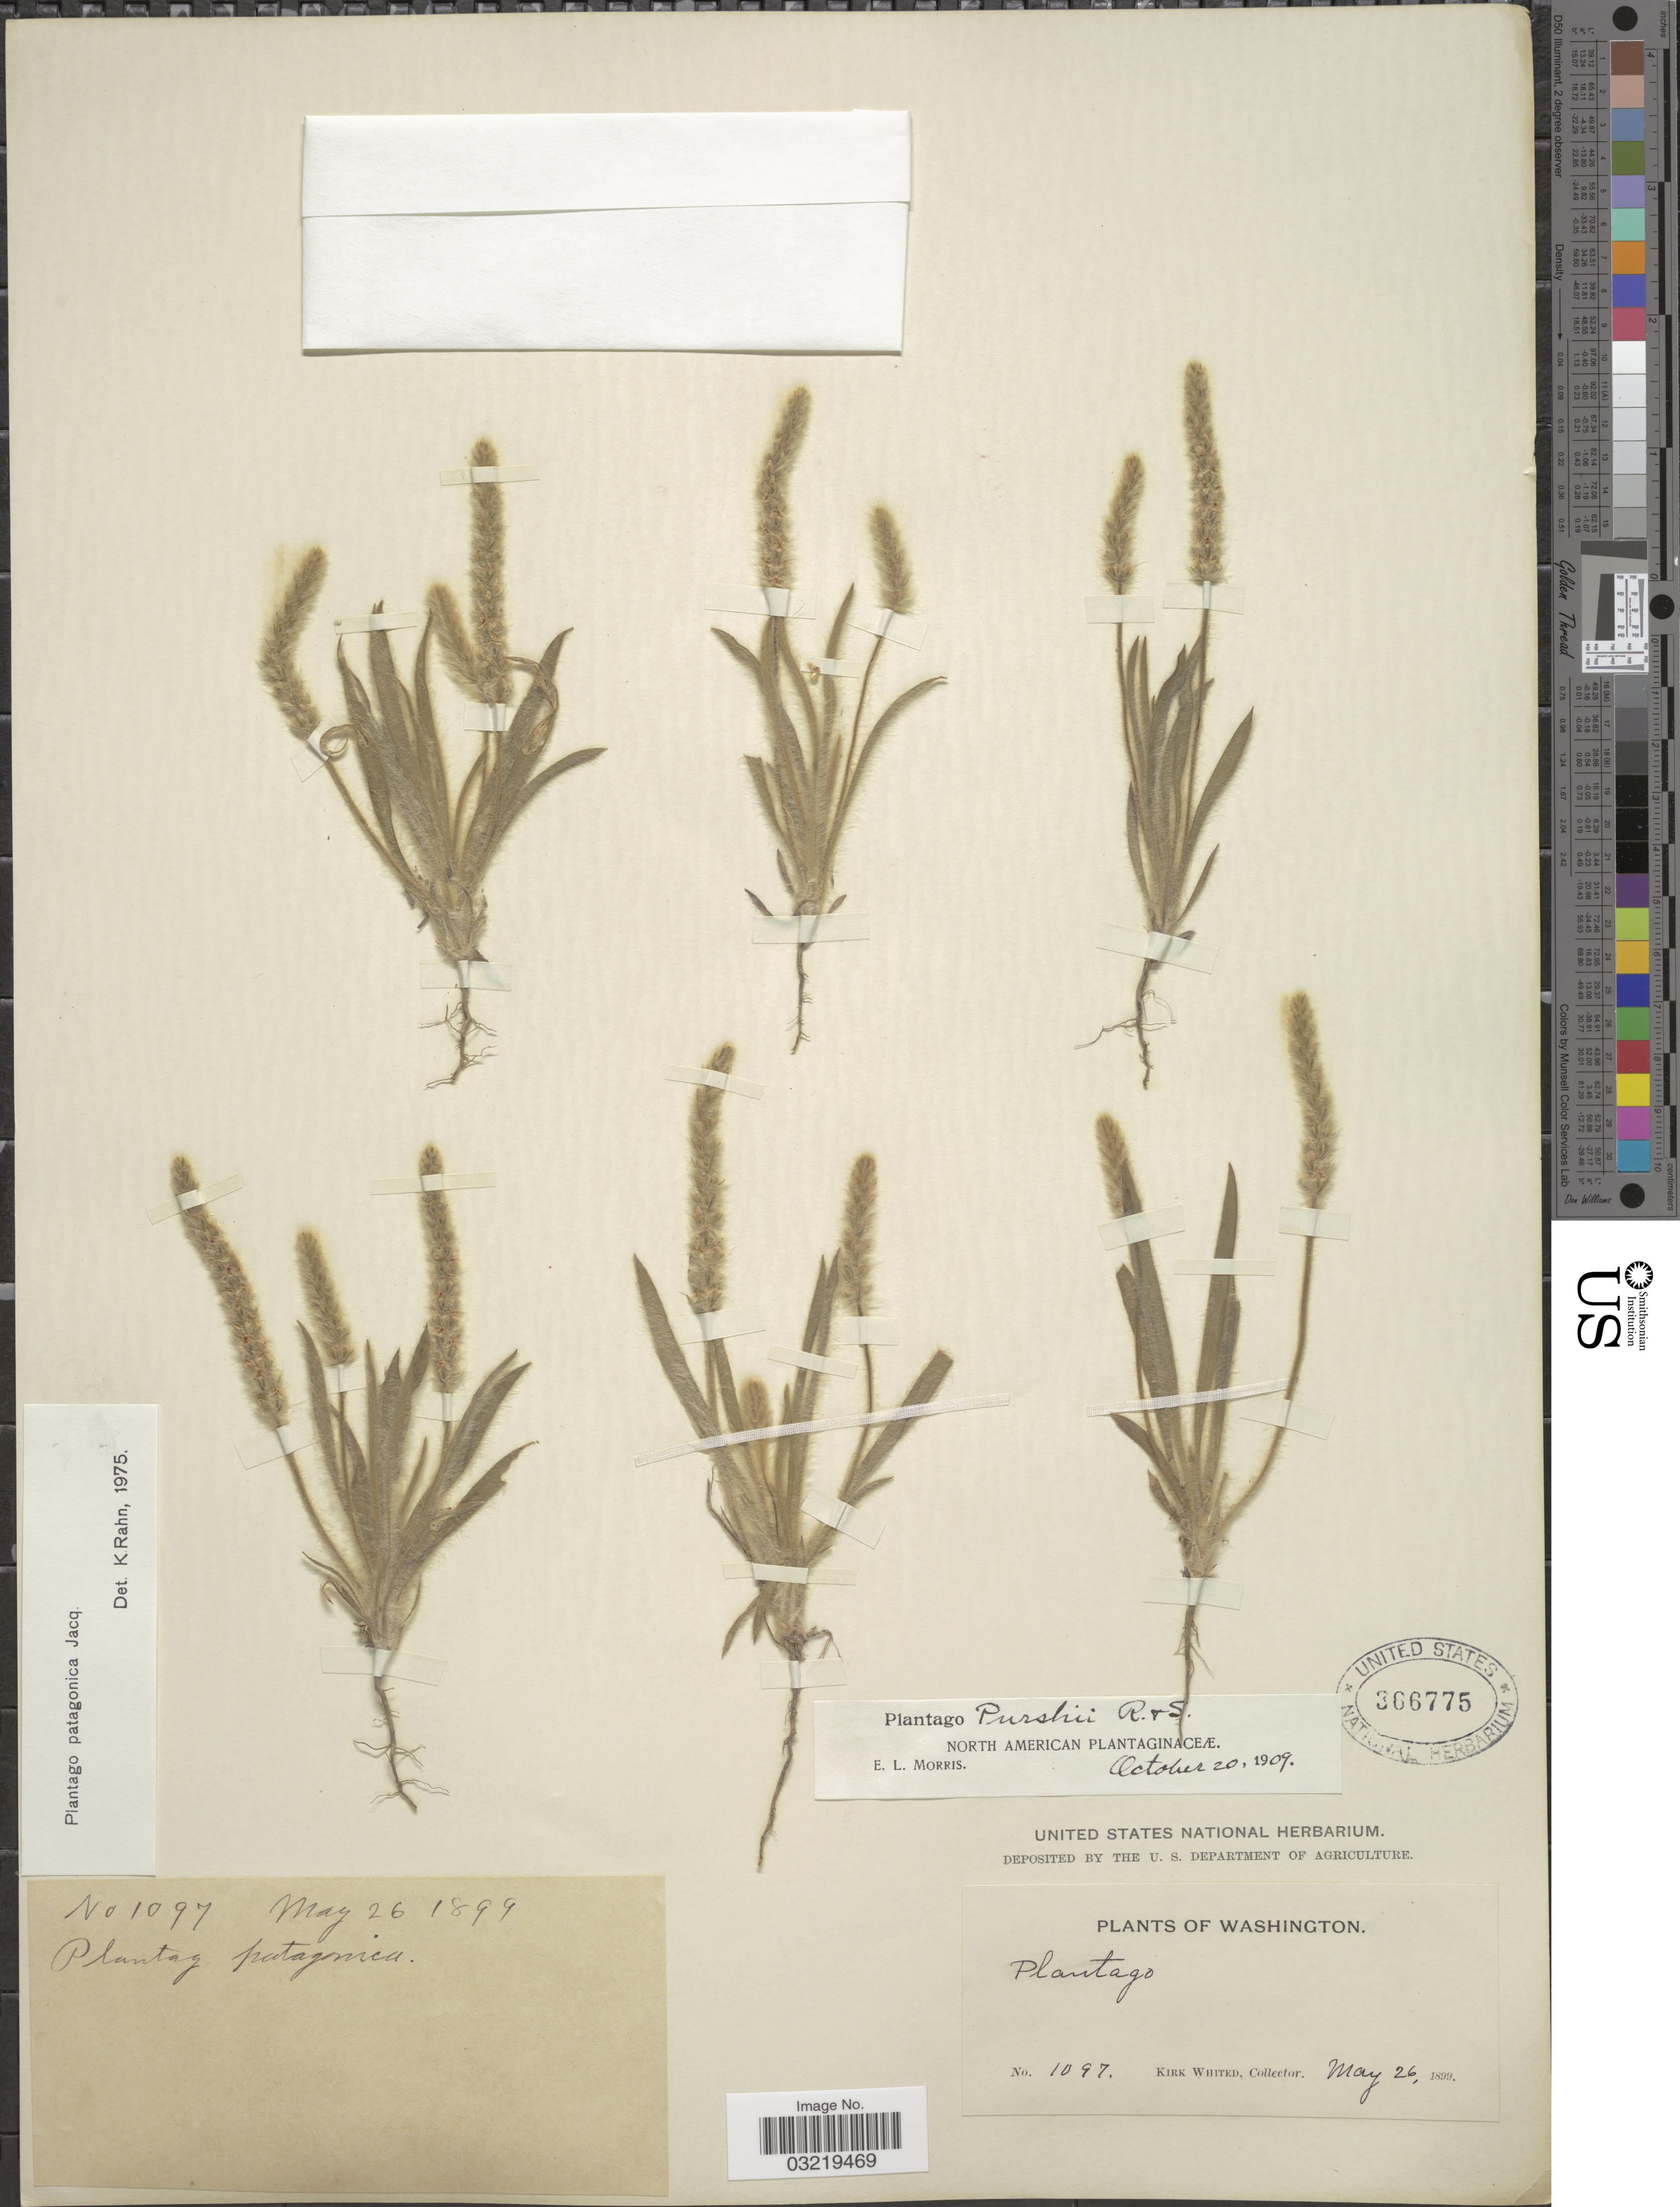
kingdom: Plantae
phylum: Tracheophyta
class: Magnoliopsida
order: Lamiales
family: Plantaginaceae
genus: Plantago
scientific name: Plantago patagonica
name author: Jacq.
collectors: K. Whited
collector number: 1097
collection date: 1899-05-26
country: United States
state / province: Washington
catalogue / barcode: US 366775